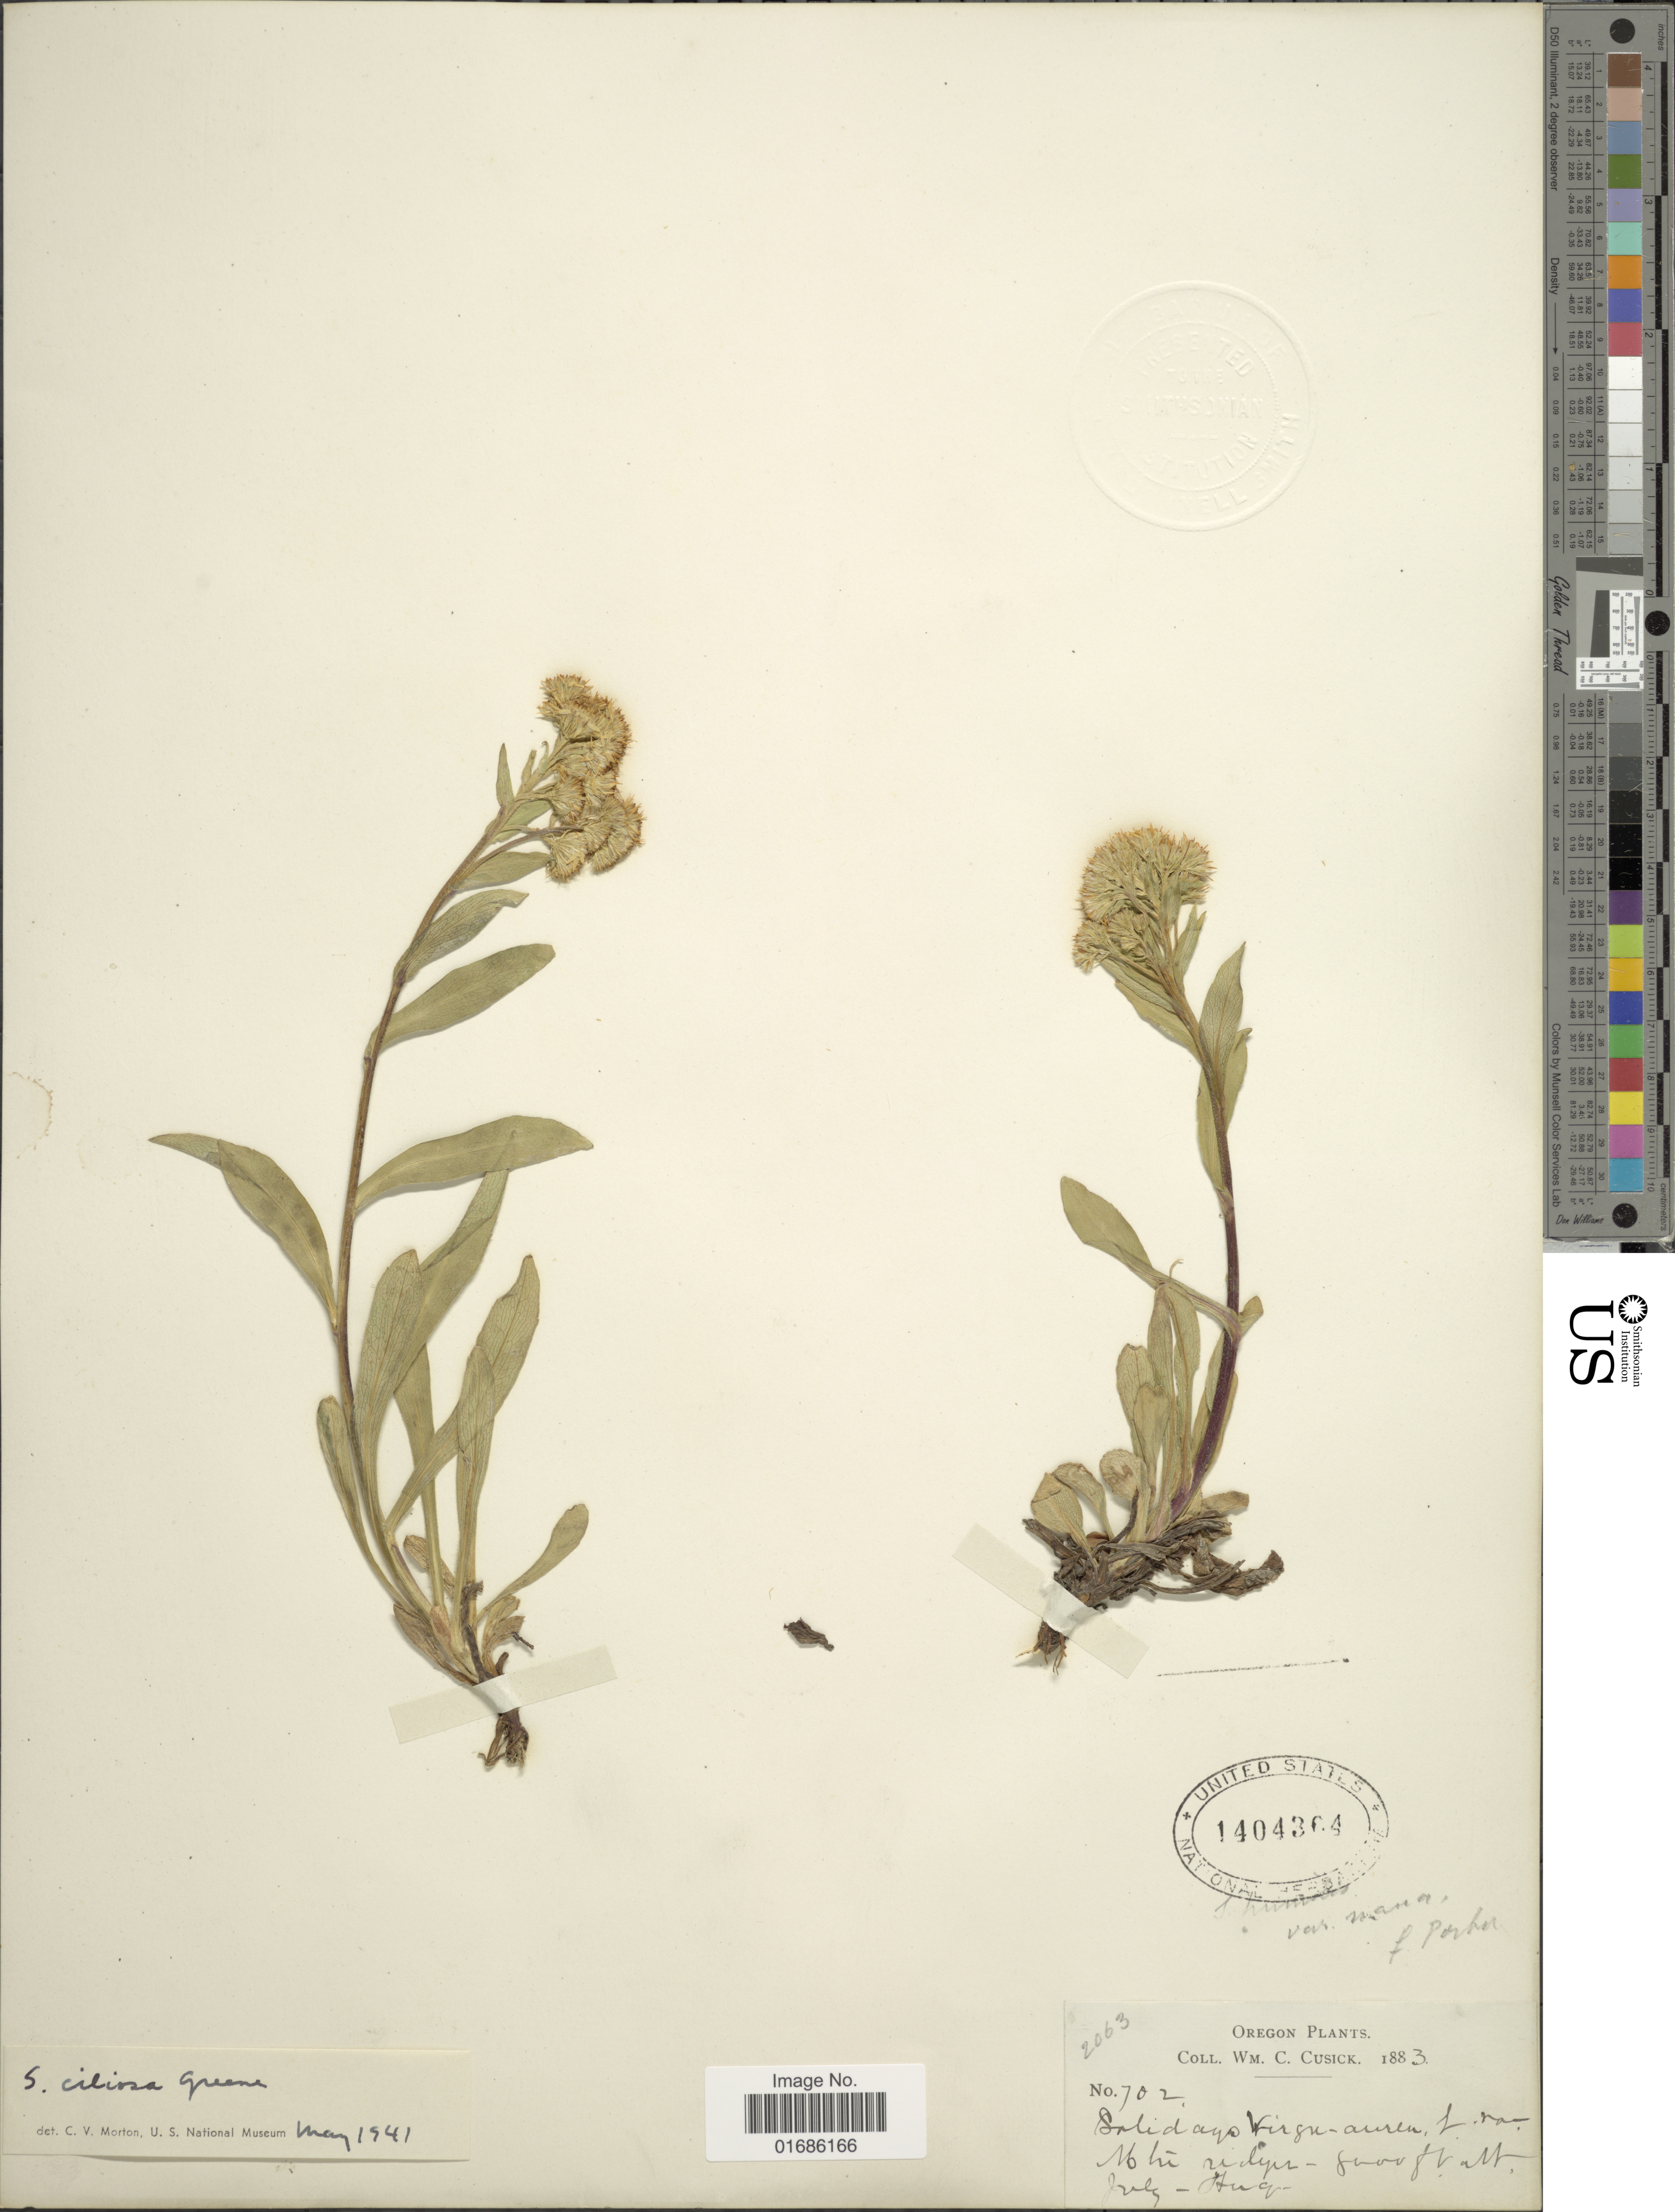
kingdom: Plantae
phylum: Tracheophyta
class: Magnoliopsida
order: Asterales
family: Asteraceae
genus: Solidago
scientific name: Solidago ciliosa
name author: Greene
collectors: W. C. Cusick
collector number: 702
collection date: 1883-07/1883-08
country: United States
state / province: Oregon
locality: Mtn. ridges [Mountain ridges]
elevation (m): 2438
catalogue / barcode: US 1404364